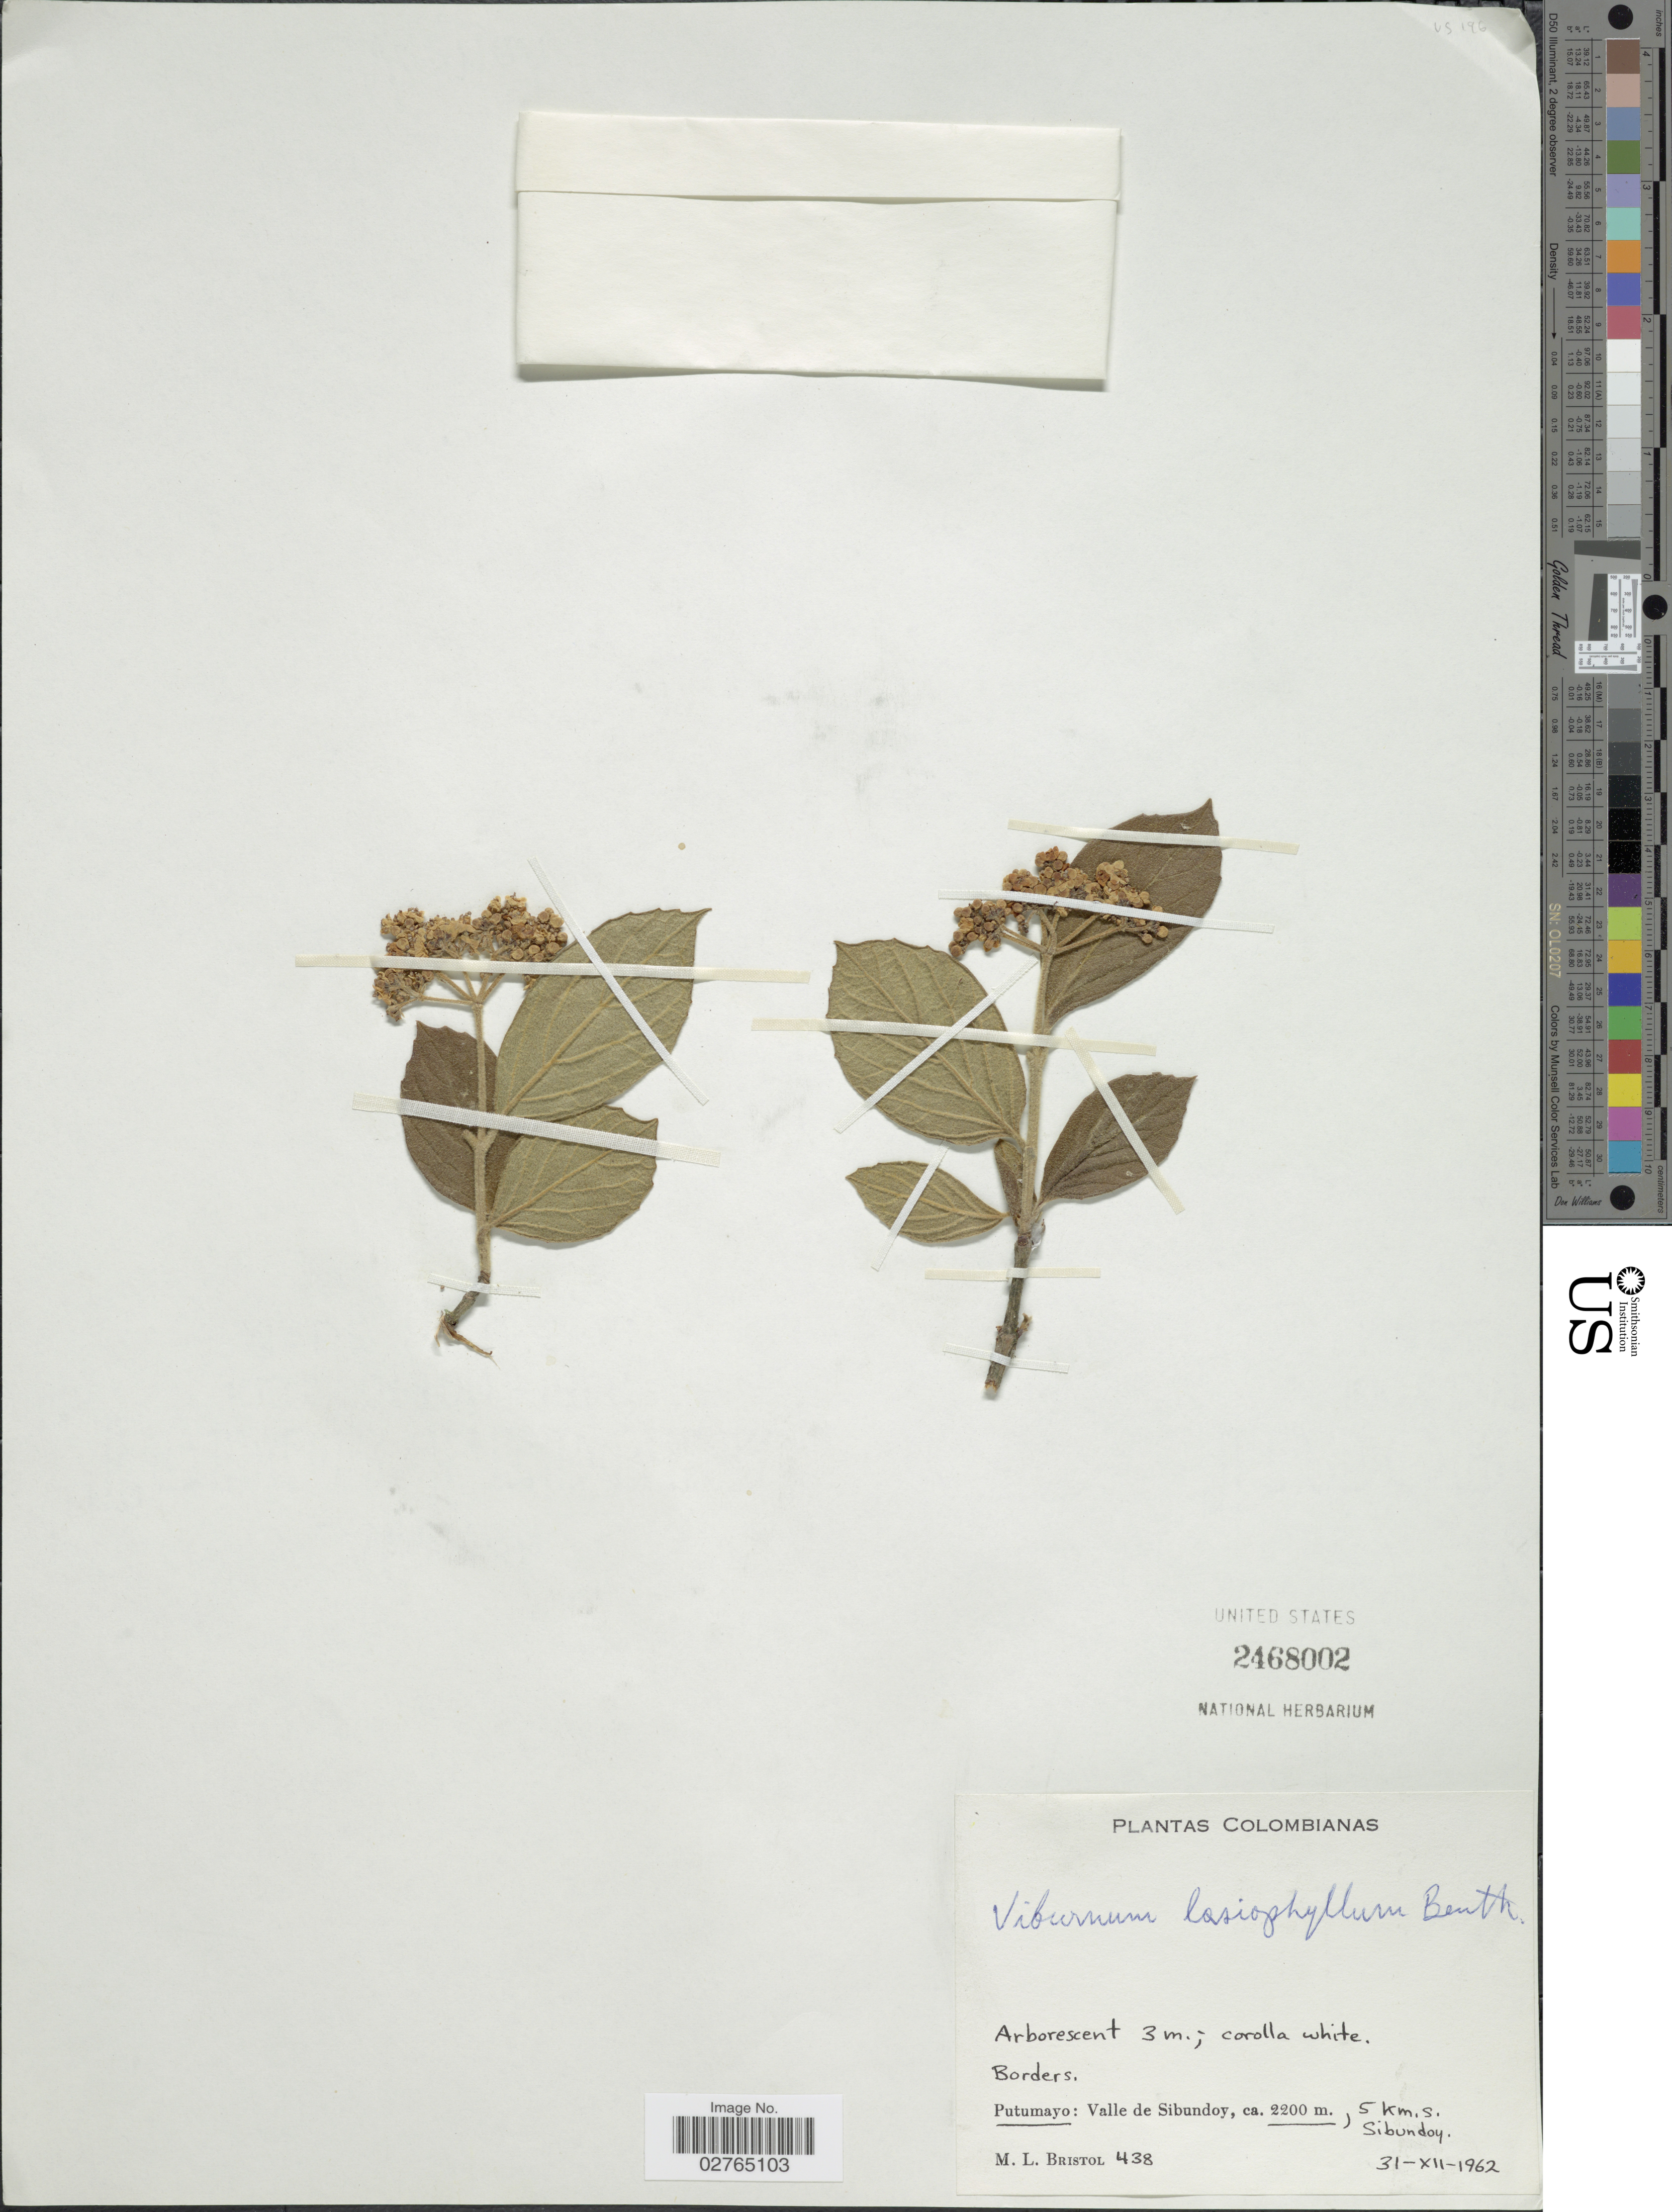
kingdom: Plantae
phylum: Tracheophyta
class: Magnoliopsida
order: Dipsacales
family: Viburnaceae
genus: Viburnum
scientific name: Viburnum lasiophyllum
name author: Benth.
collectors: M. L. Bristol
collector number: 438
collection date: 1962-12-31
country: Colombia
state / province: Putumayo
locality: Valle de Sibundoy, 5 Km. S. Sibundoy.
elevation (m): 2200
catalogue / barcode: US 2468002